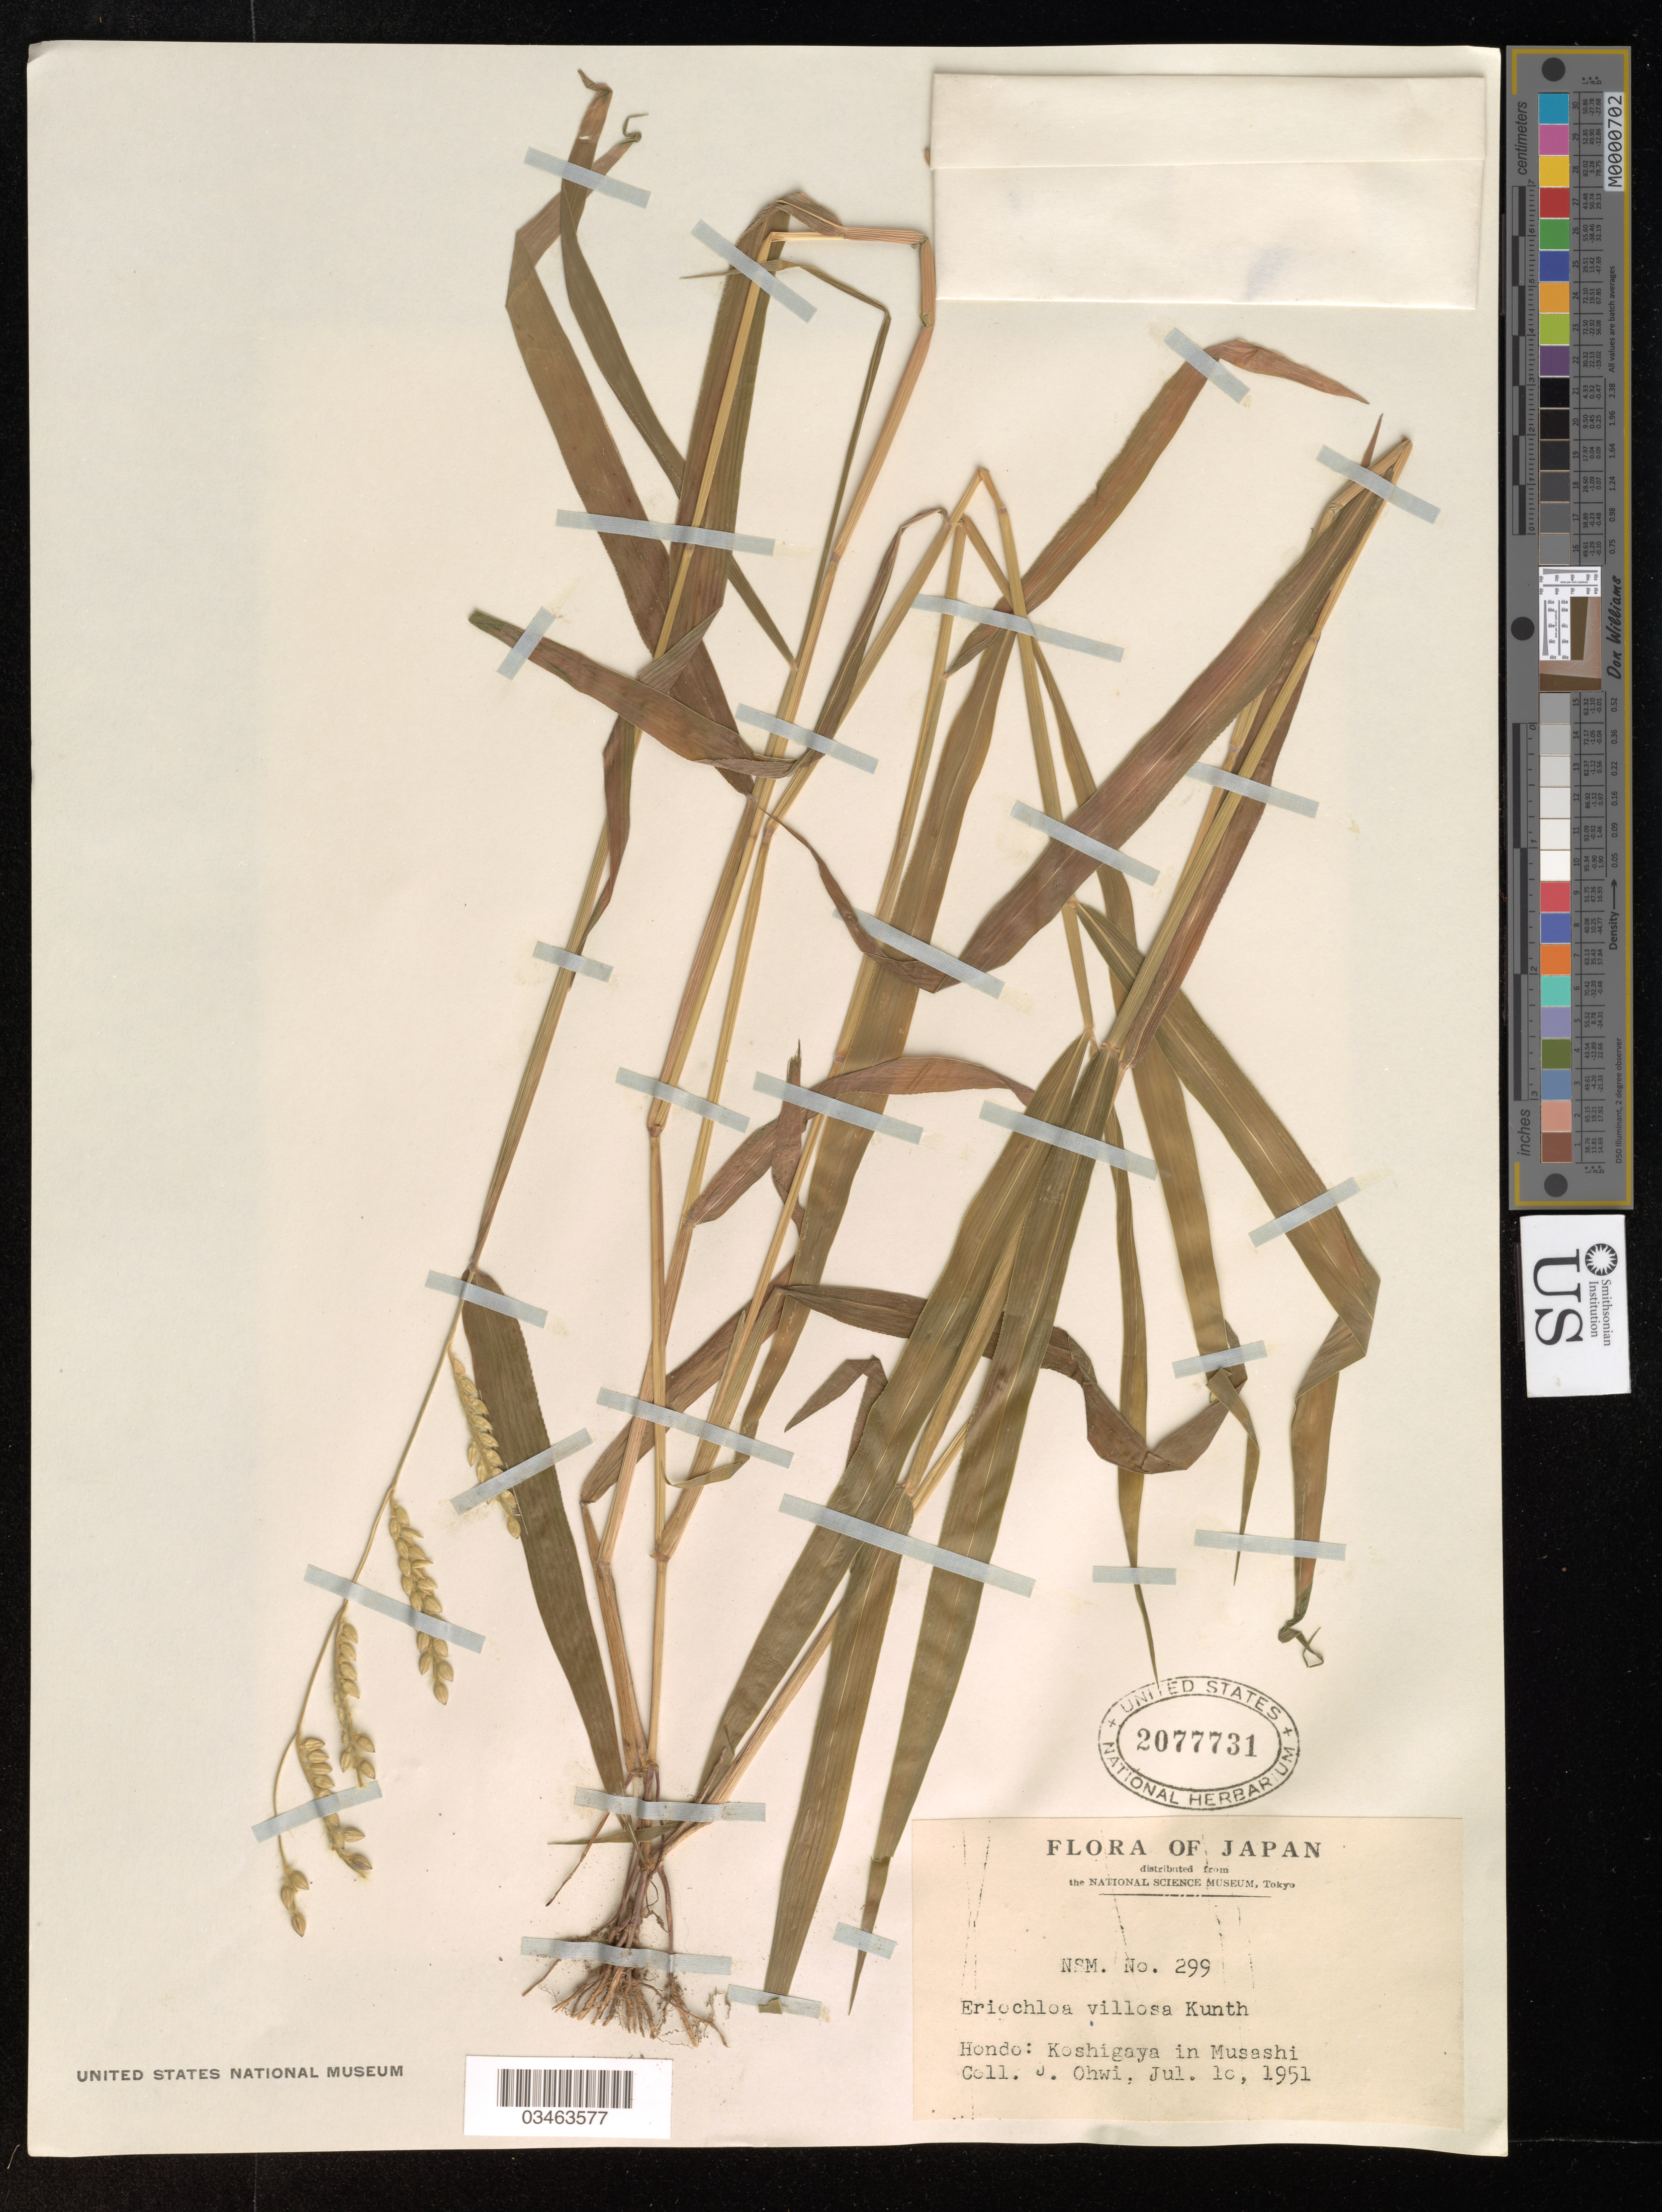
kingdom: Plantae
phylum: Tracheophyta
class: Liliopsida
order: Poales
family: Poaceae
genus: Eriochloa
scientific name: Eriochloa villosa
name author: (Thunb.) Kunth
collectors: J. Ohwik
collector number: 299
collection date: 1951-07-10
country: Japan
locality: Hondo: Koshigaya in Musashi.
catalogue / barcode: US 2077731